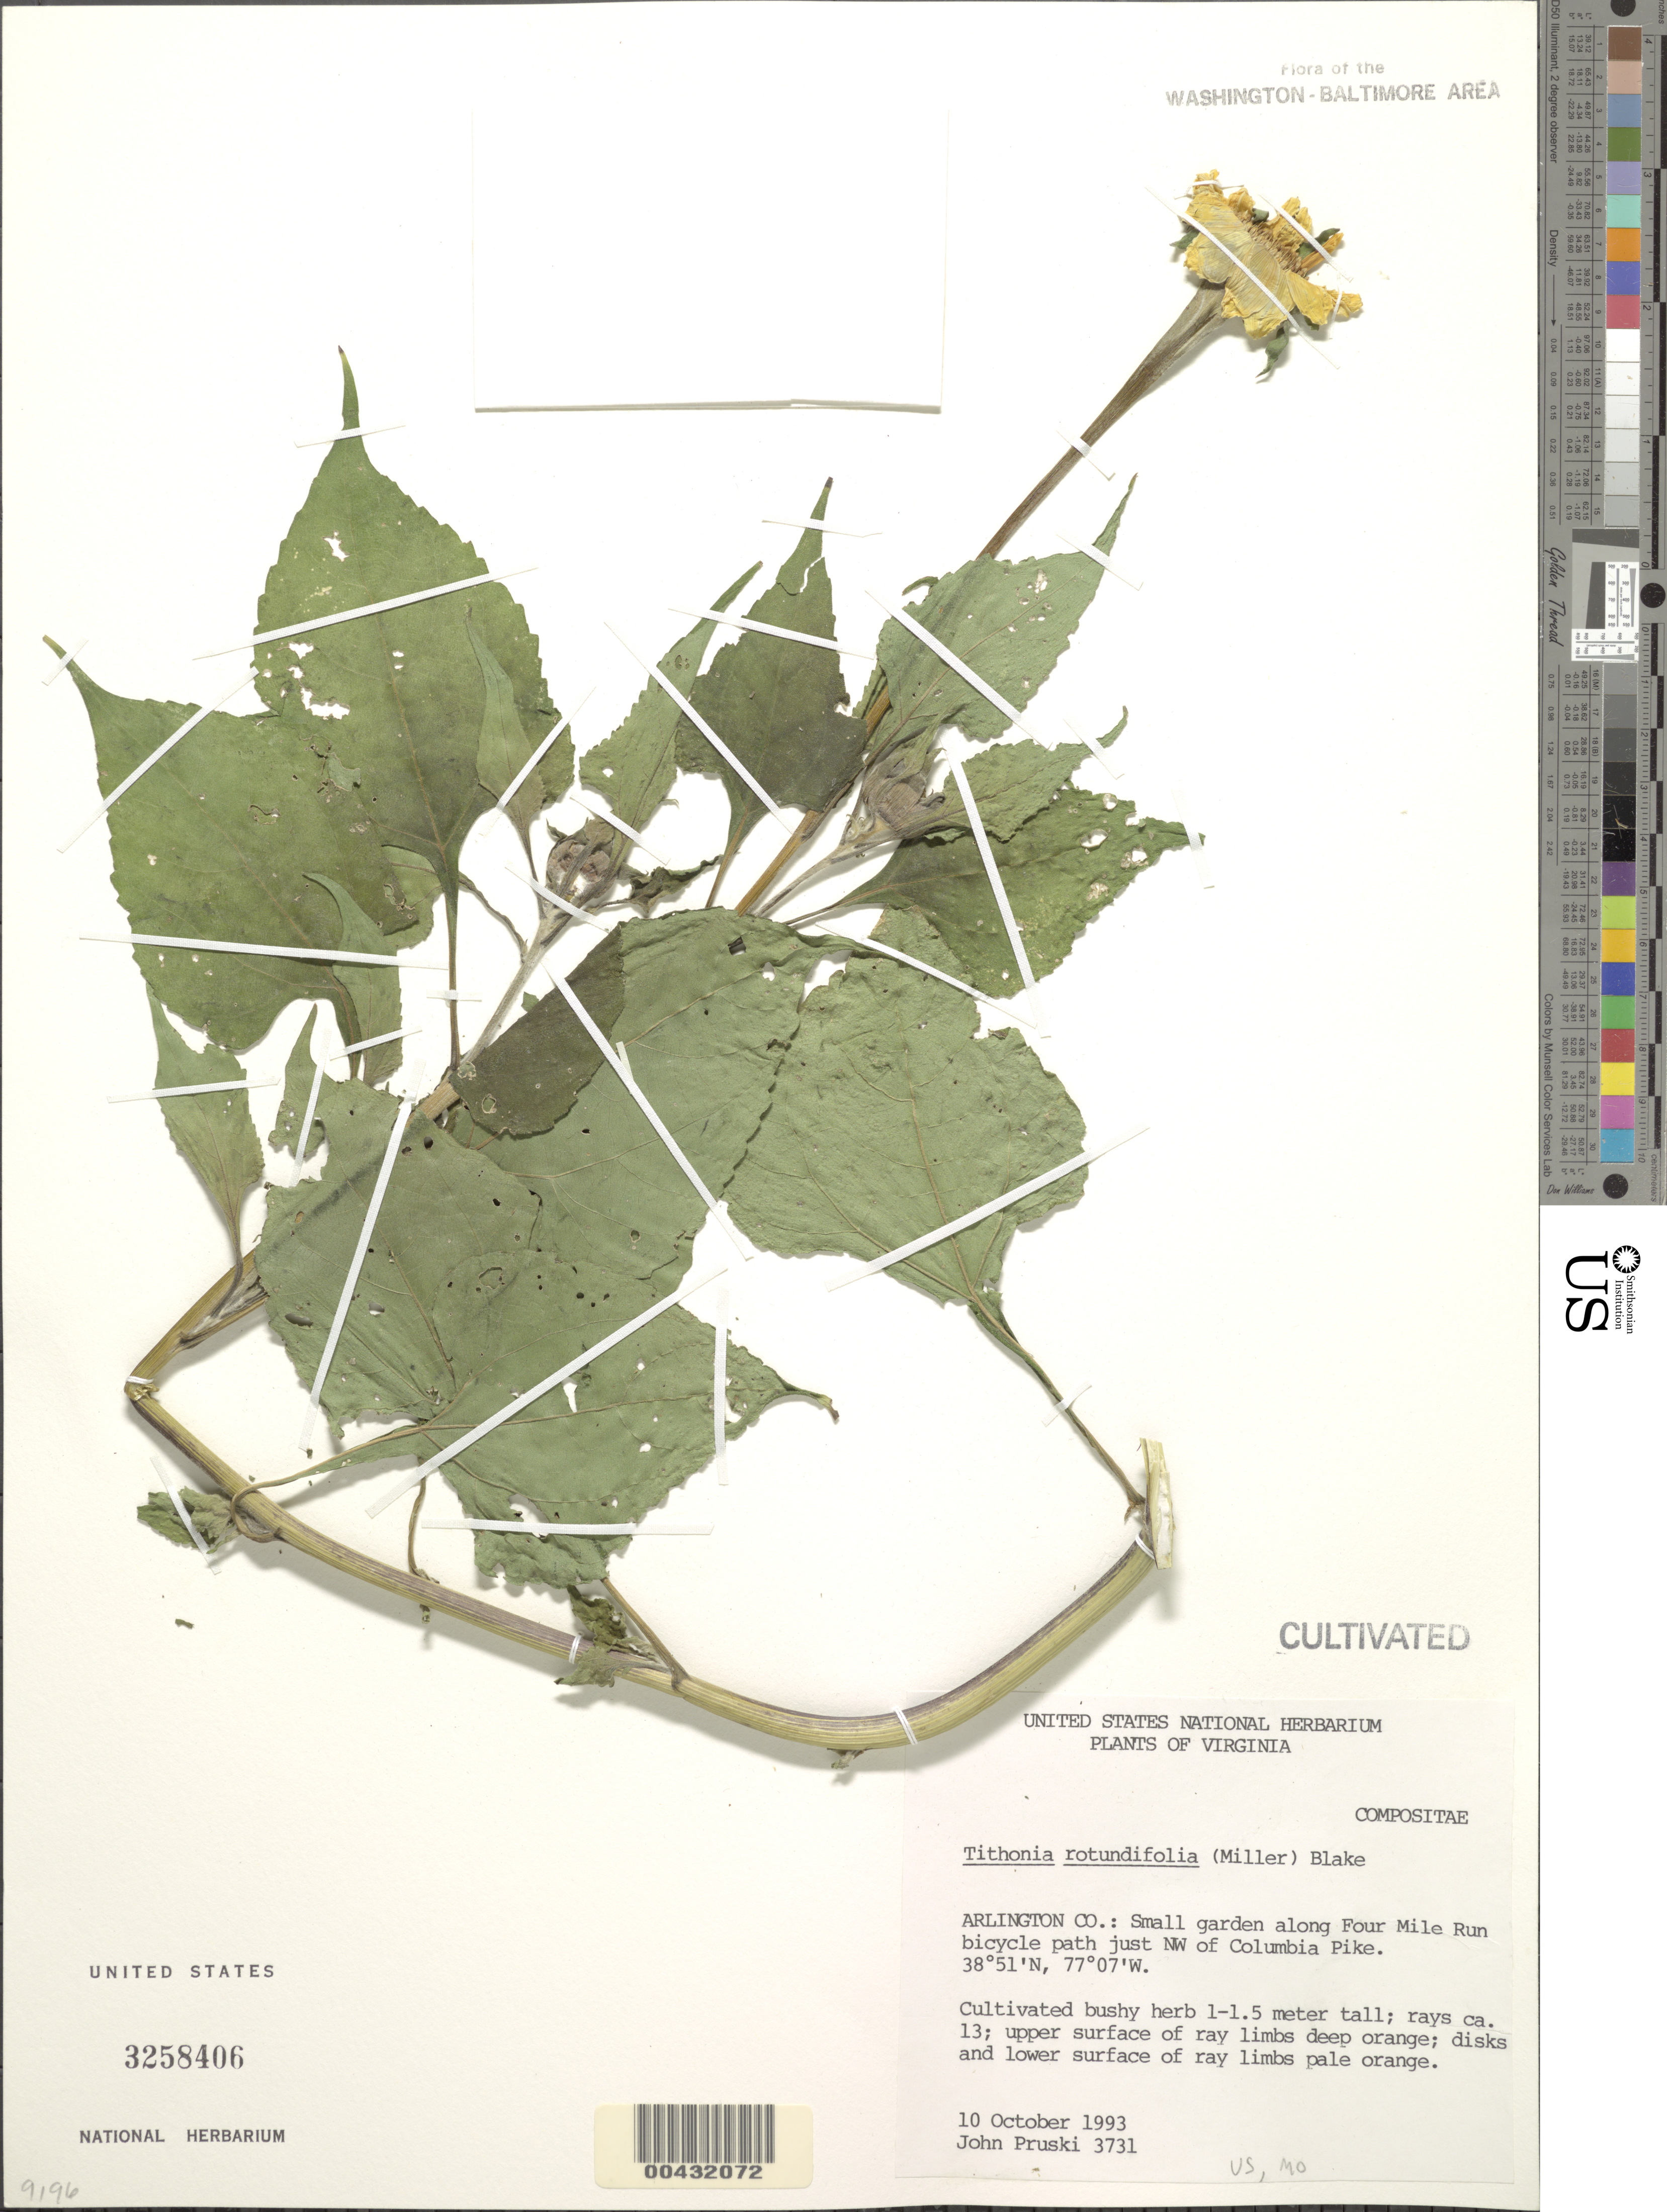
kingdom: Plantae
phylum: Tracheophyta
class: Magnoliopsida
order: Asterales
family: Asteraceae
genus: Tithonia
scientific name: Tithonia rotundifolia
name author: (Mill.) S.F. Blake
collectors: J. F. Pruski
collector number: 3731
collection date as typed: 10 Oct 1993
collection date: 1993-10-10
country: United States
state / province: Virginia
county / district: Arlington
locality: SW of Columbia Pike, along Four Mile Run Bicycle path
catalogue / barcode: US 3258406